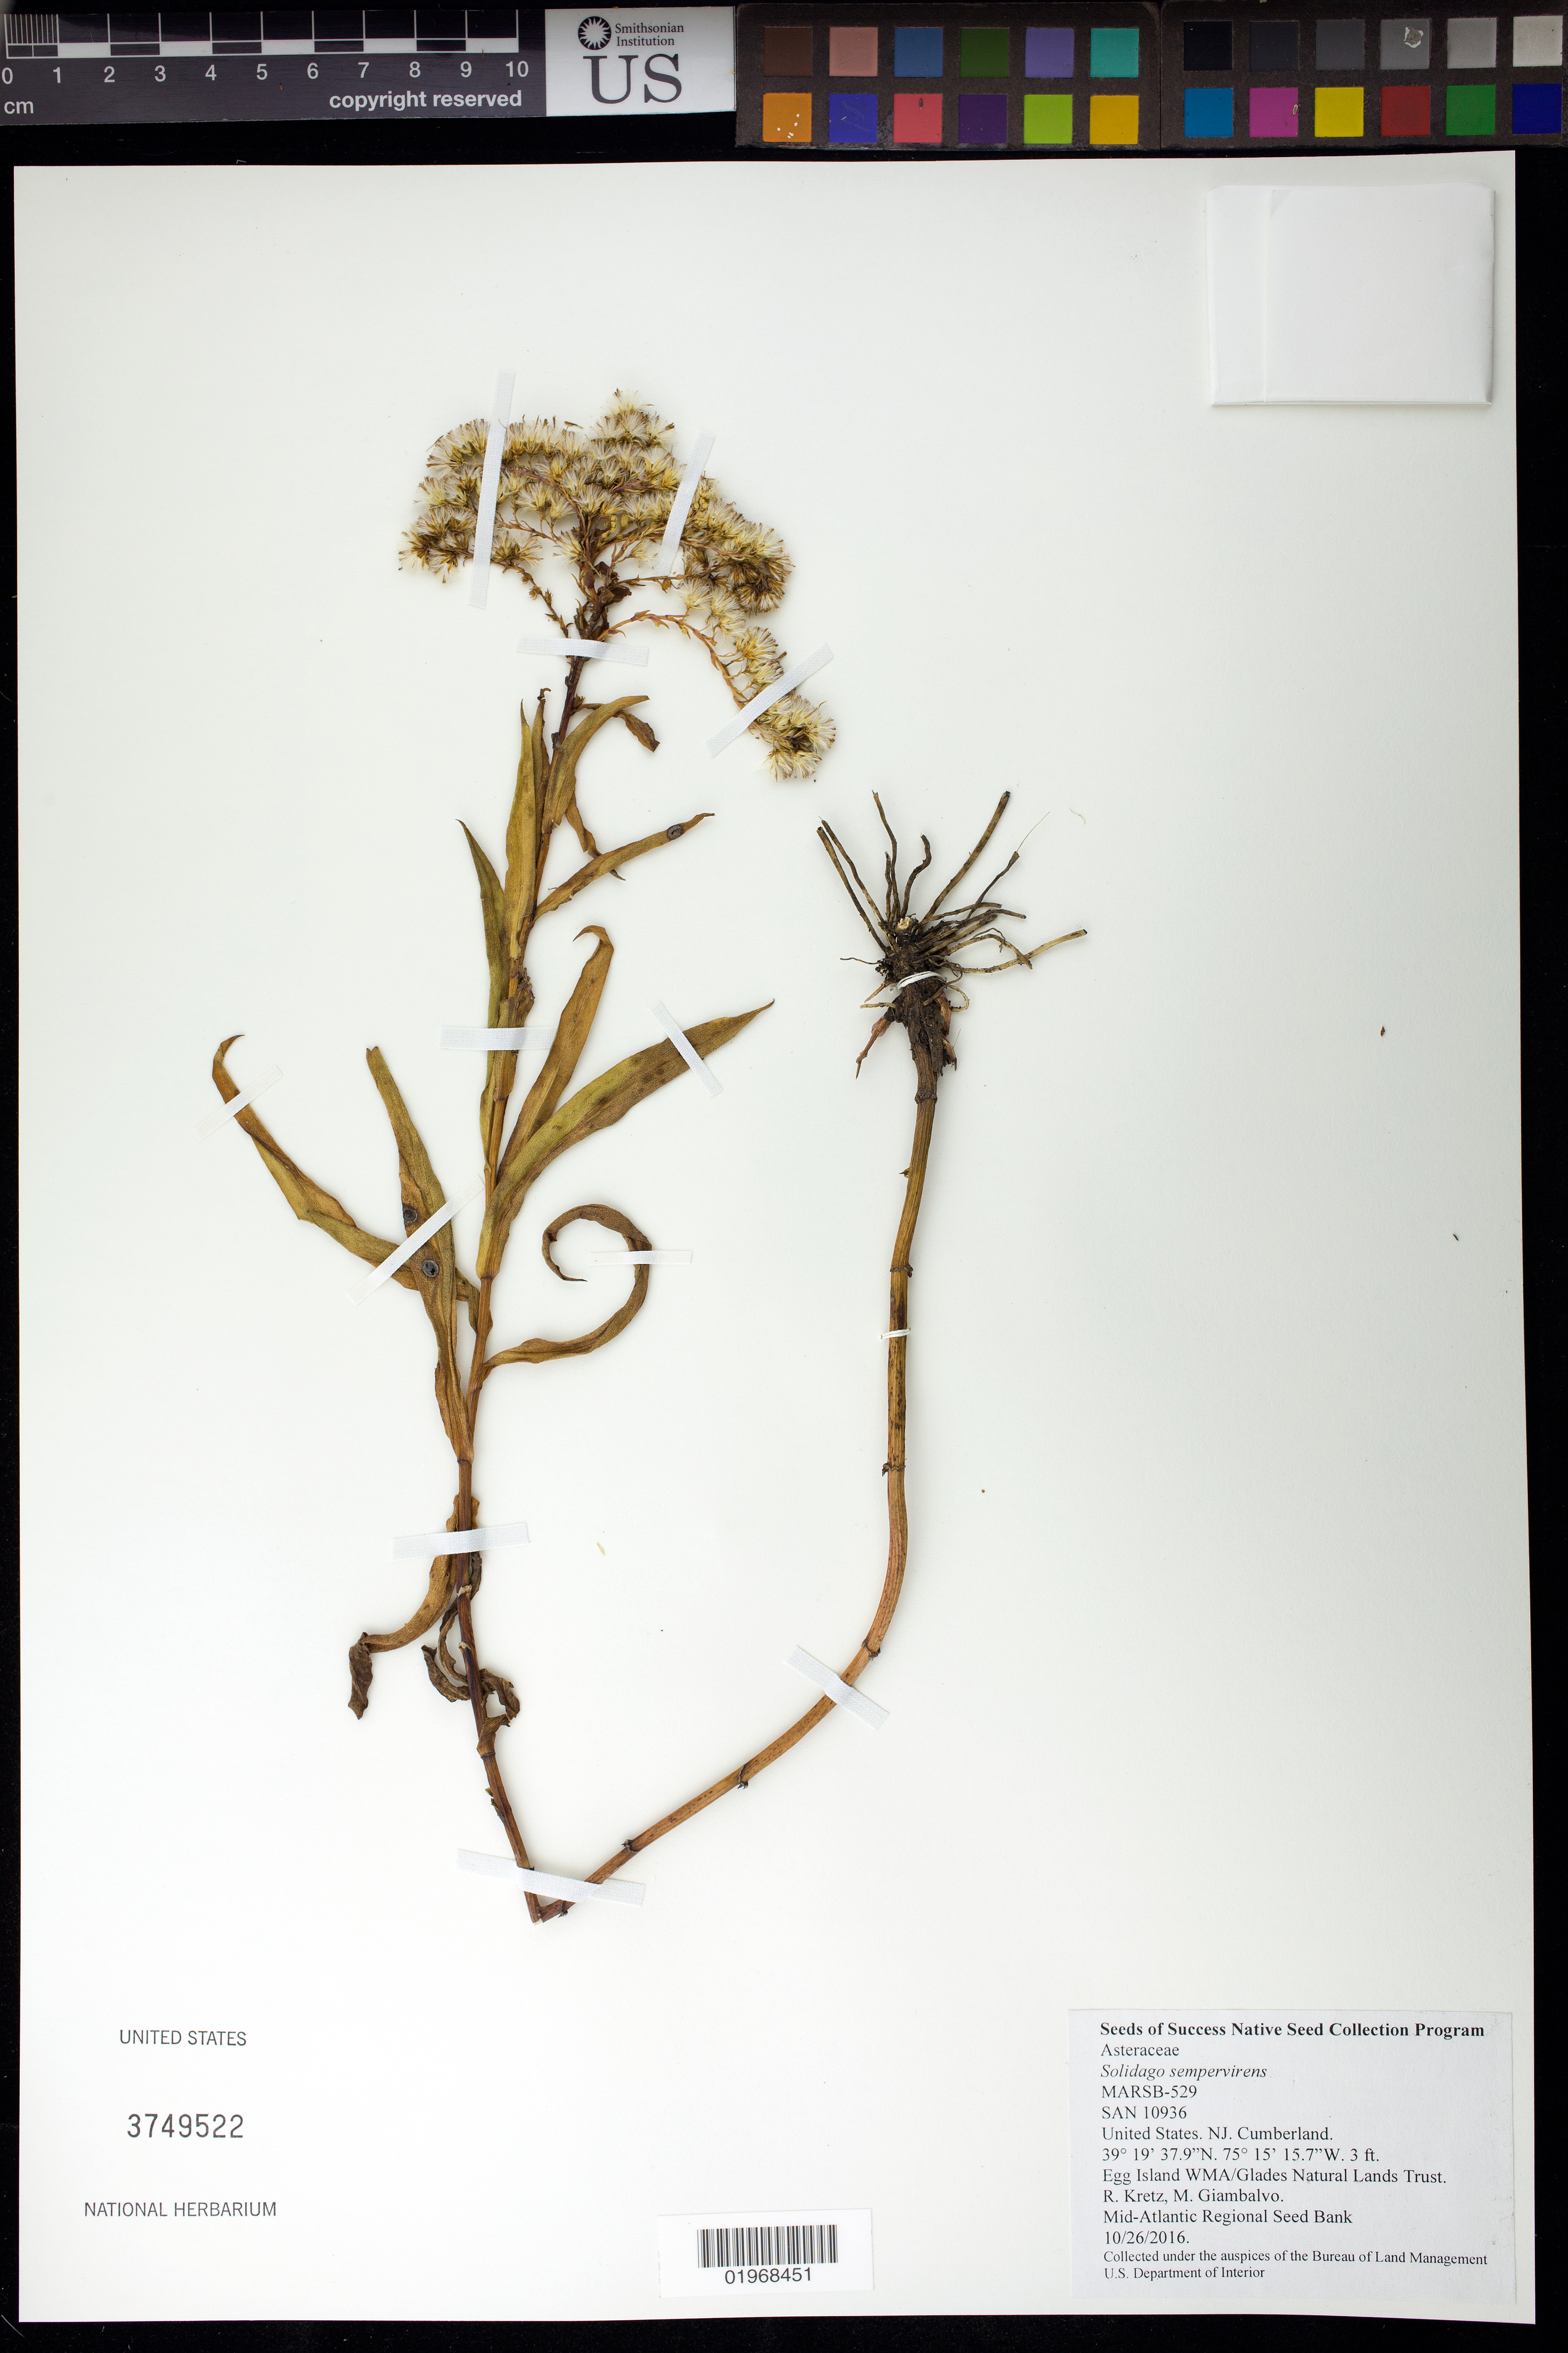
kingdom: Plantae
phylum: Tracheophyta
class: Magnoliopsida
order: Asterales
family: Asteraceae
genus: Solidago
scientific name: Solidago sempervirens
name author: L.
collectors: R. Kretz & M. Giambalvo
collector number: MARCB-529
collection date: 2016-10-26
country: United States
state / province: New Jersey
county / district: Cumberland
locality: Egg Island Wildlife Management Area / Glades Natural Lands Trust.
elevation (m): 1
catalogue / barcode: US 3749522